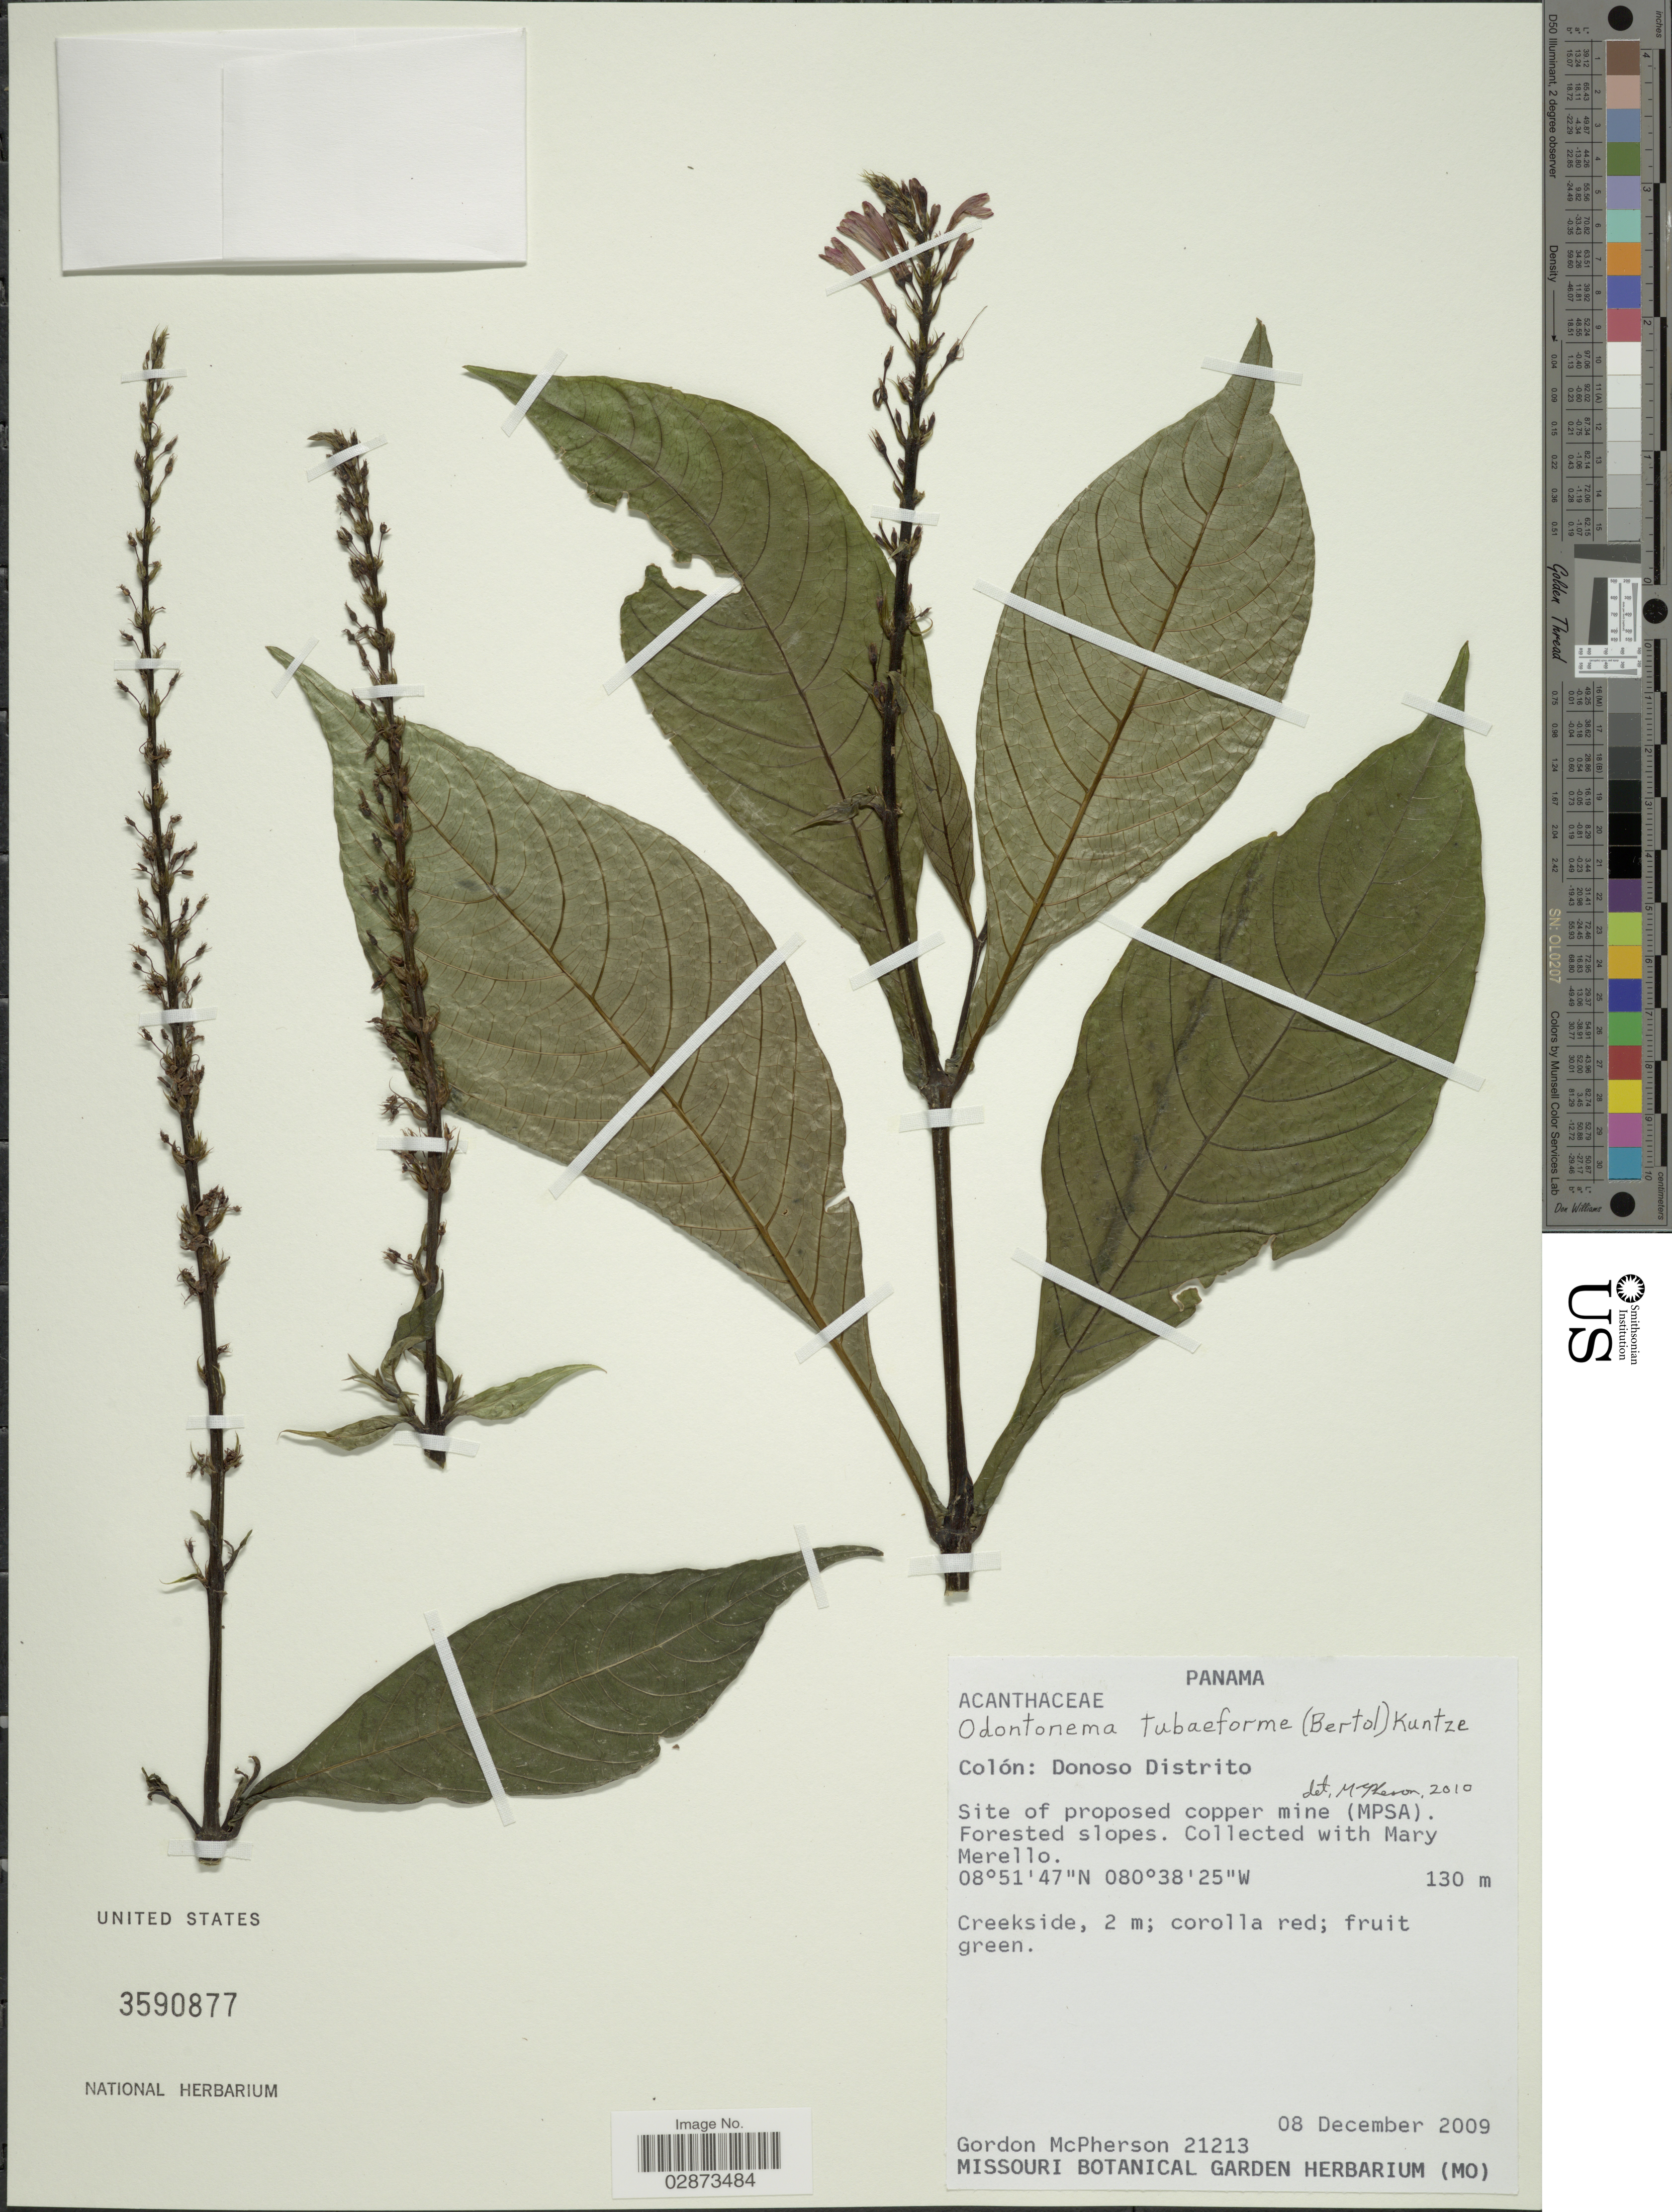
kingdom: Plantae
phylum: Tracheophyta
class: Magnoliopsida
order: Lamiales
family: Acanthaceae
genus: Odontonema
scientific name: Odontonema tubaeforme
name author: (Bertol.) Kuntze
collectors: G. D. McPherson & M. Merello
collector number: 21213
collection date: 2009-12-08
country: Panama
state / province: Colón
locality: Donoso Distrito, Site of proposed copper mine (MPSA).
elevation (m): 130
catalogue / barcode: US 3590877